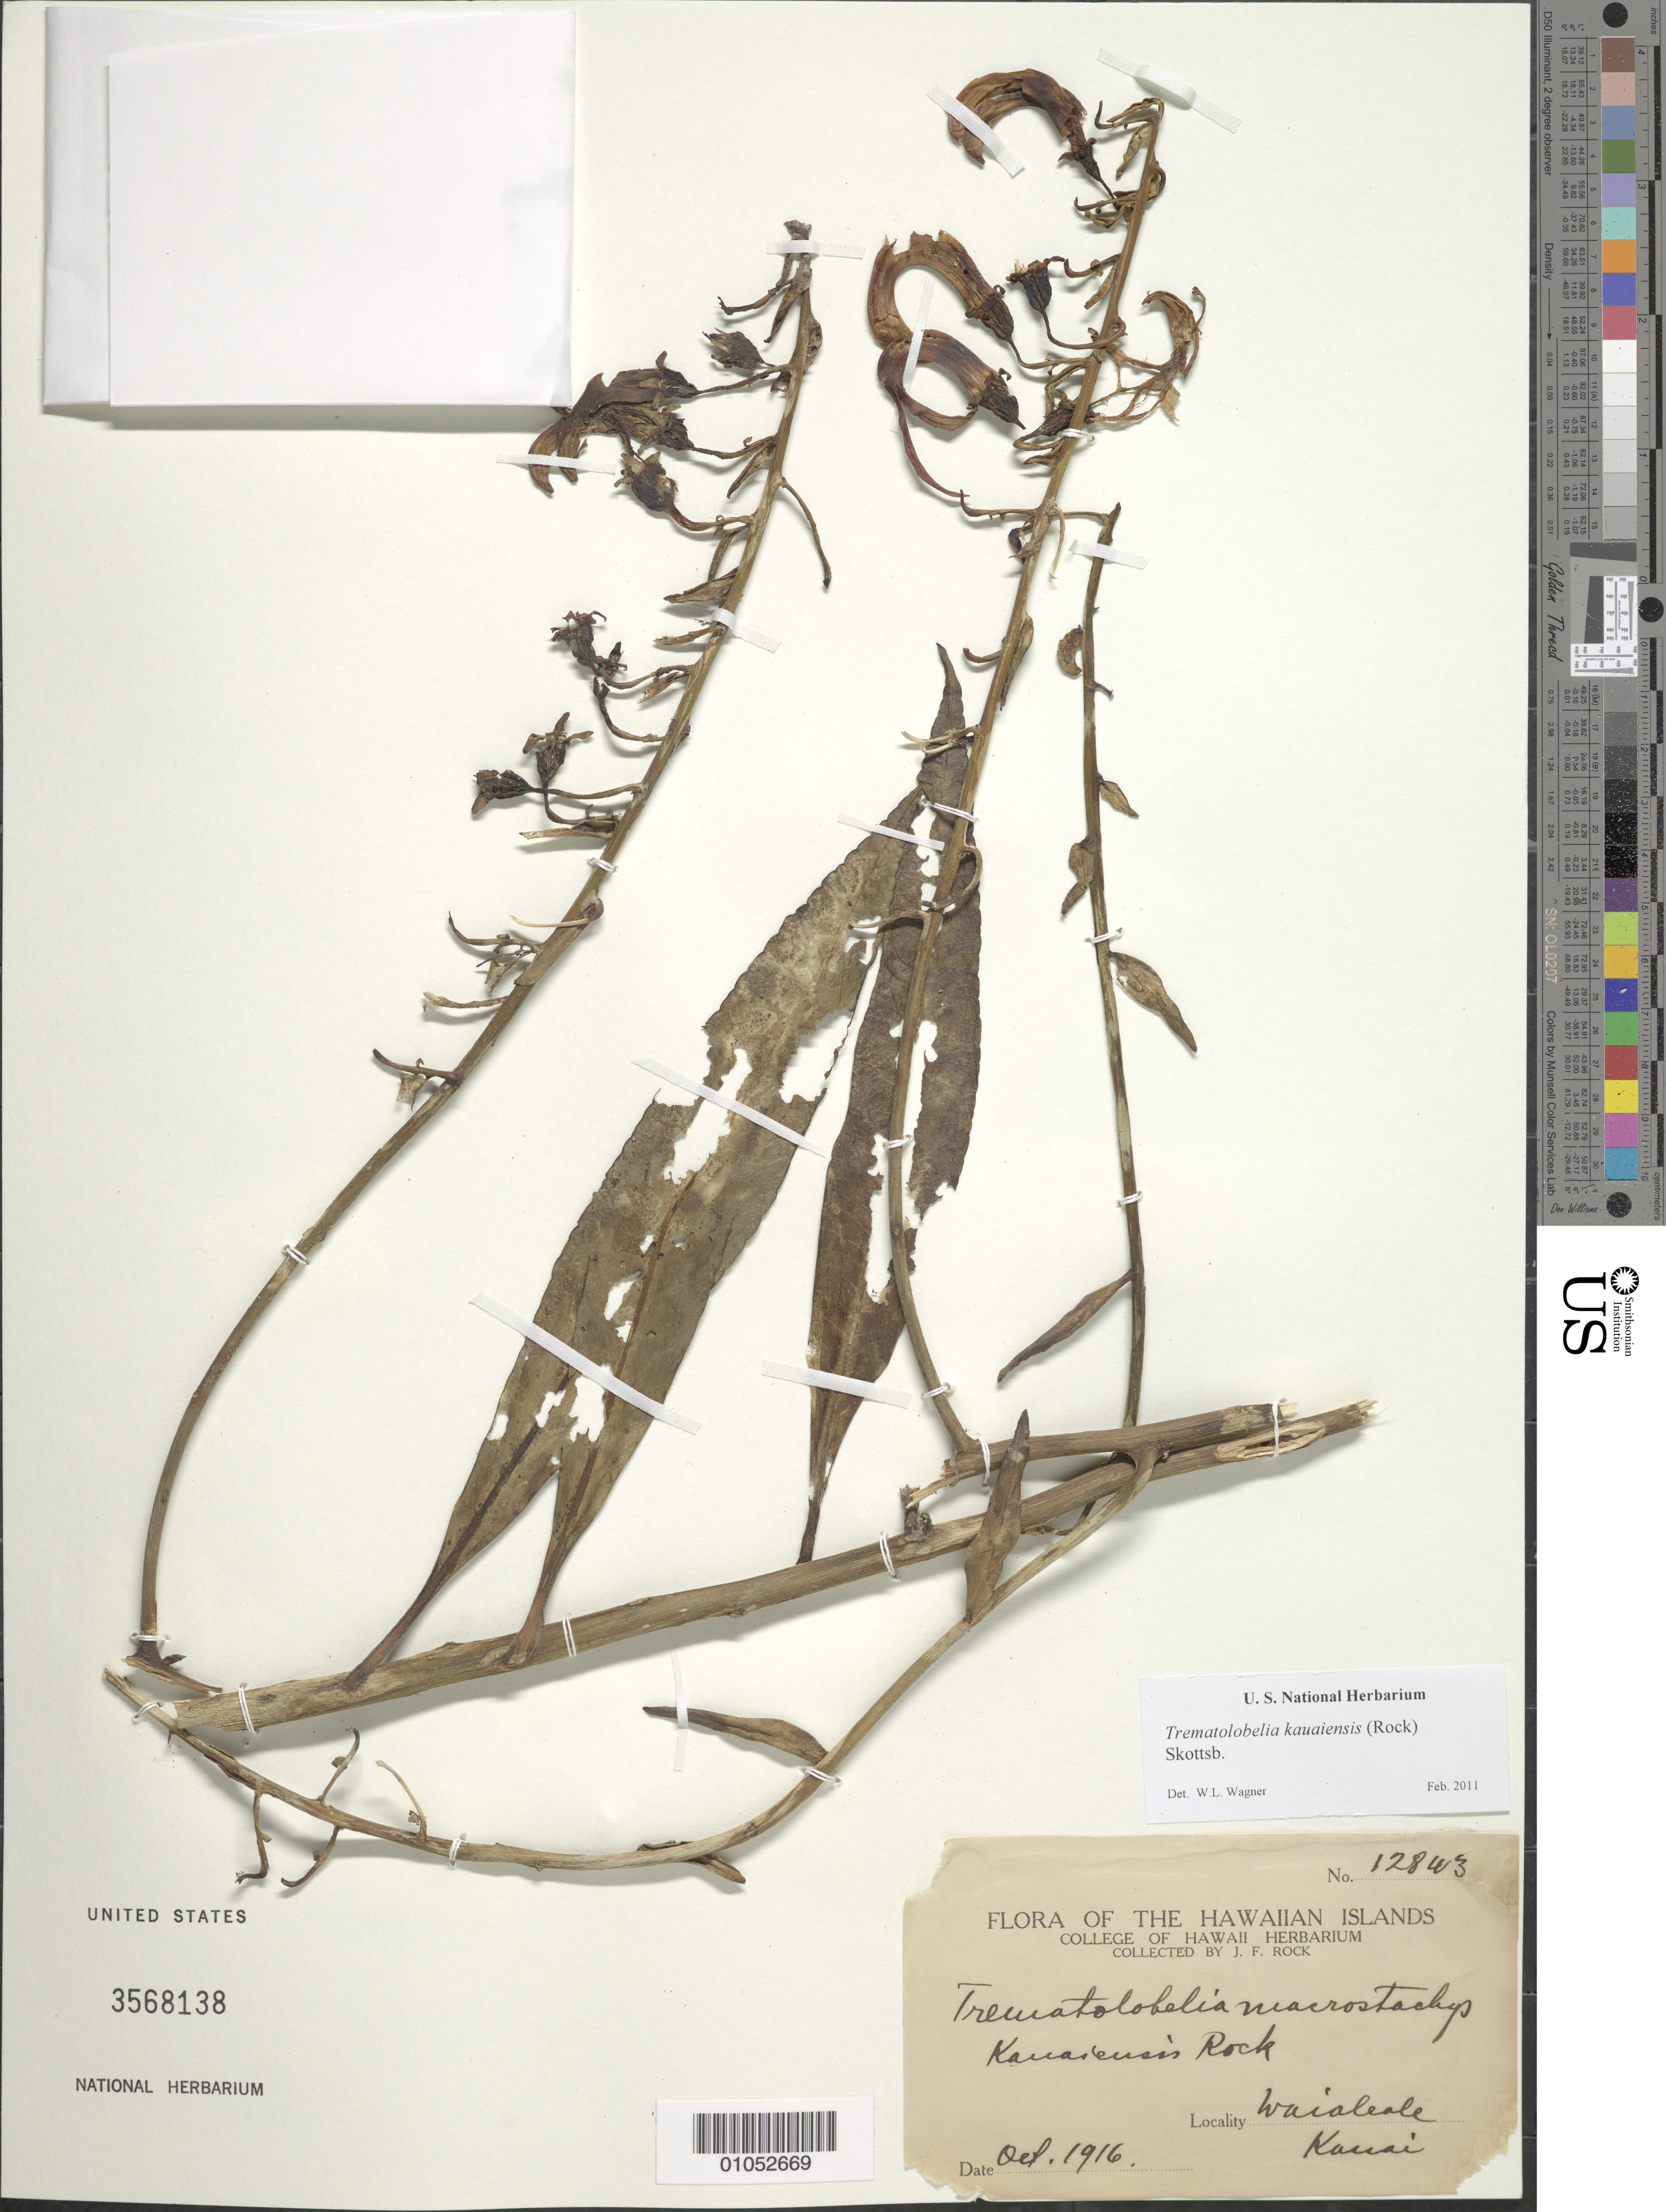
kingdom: Plantae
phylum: Tracheophyta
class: Magnoliopsida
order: Asterales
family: Campanulaceae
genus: Trematolobelia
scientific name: Trematolobelia kauaiensis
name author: (Rock) Skottsb.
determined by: Wagner, W. L., (BOT), Smithsonian Institution - National Museum of Natural History (UNITED STATES)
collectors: J. F. Rock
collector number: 12843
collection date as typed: Oct 1916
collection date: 1916-10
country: United States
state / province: Hawaii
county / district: Kauai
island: Kaua'i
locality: Waialeale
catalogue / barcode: US 3568138